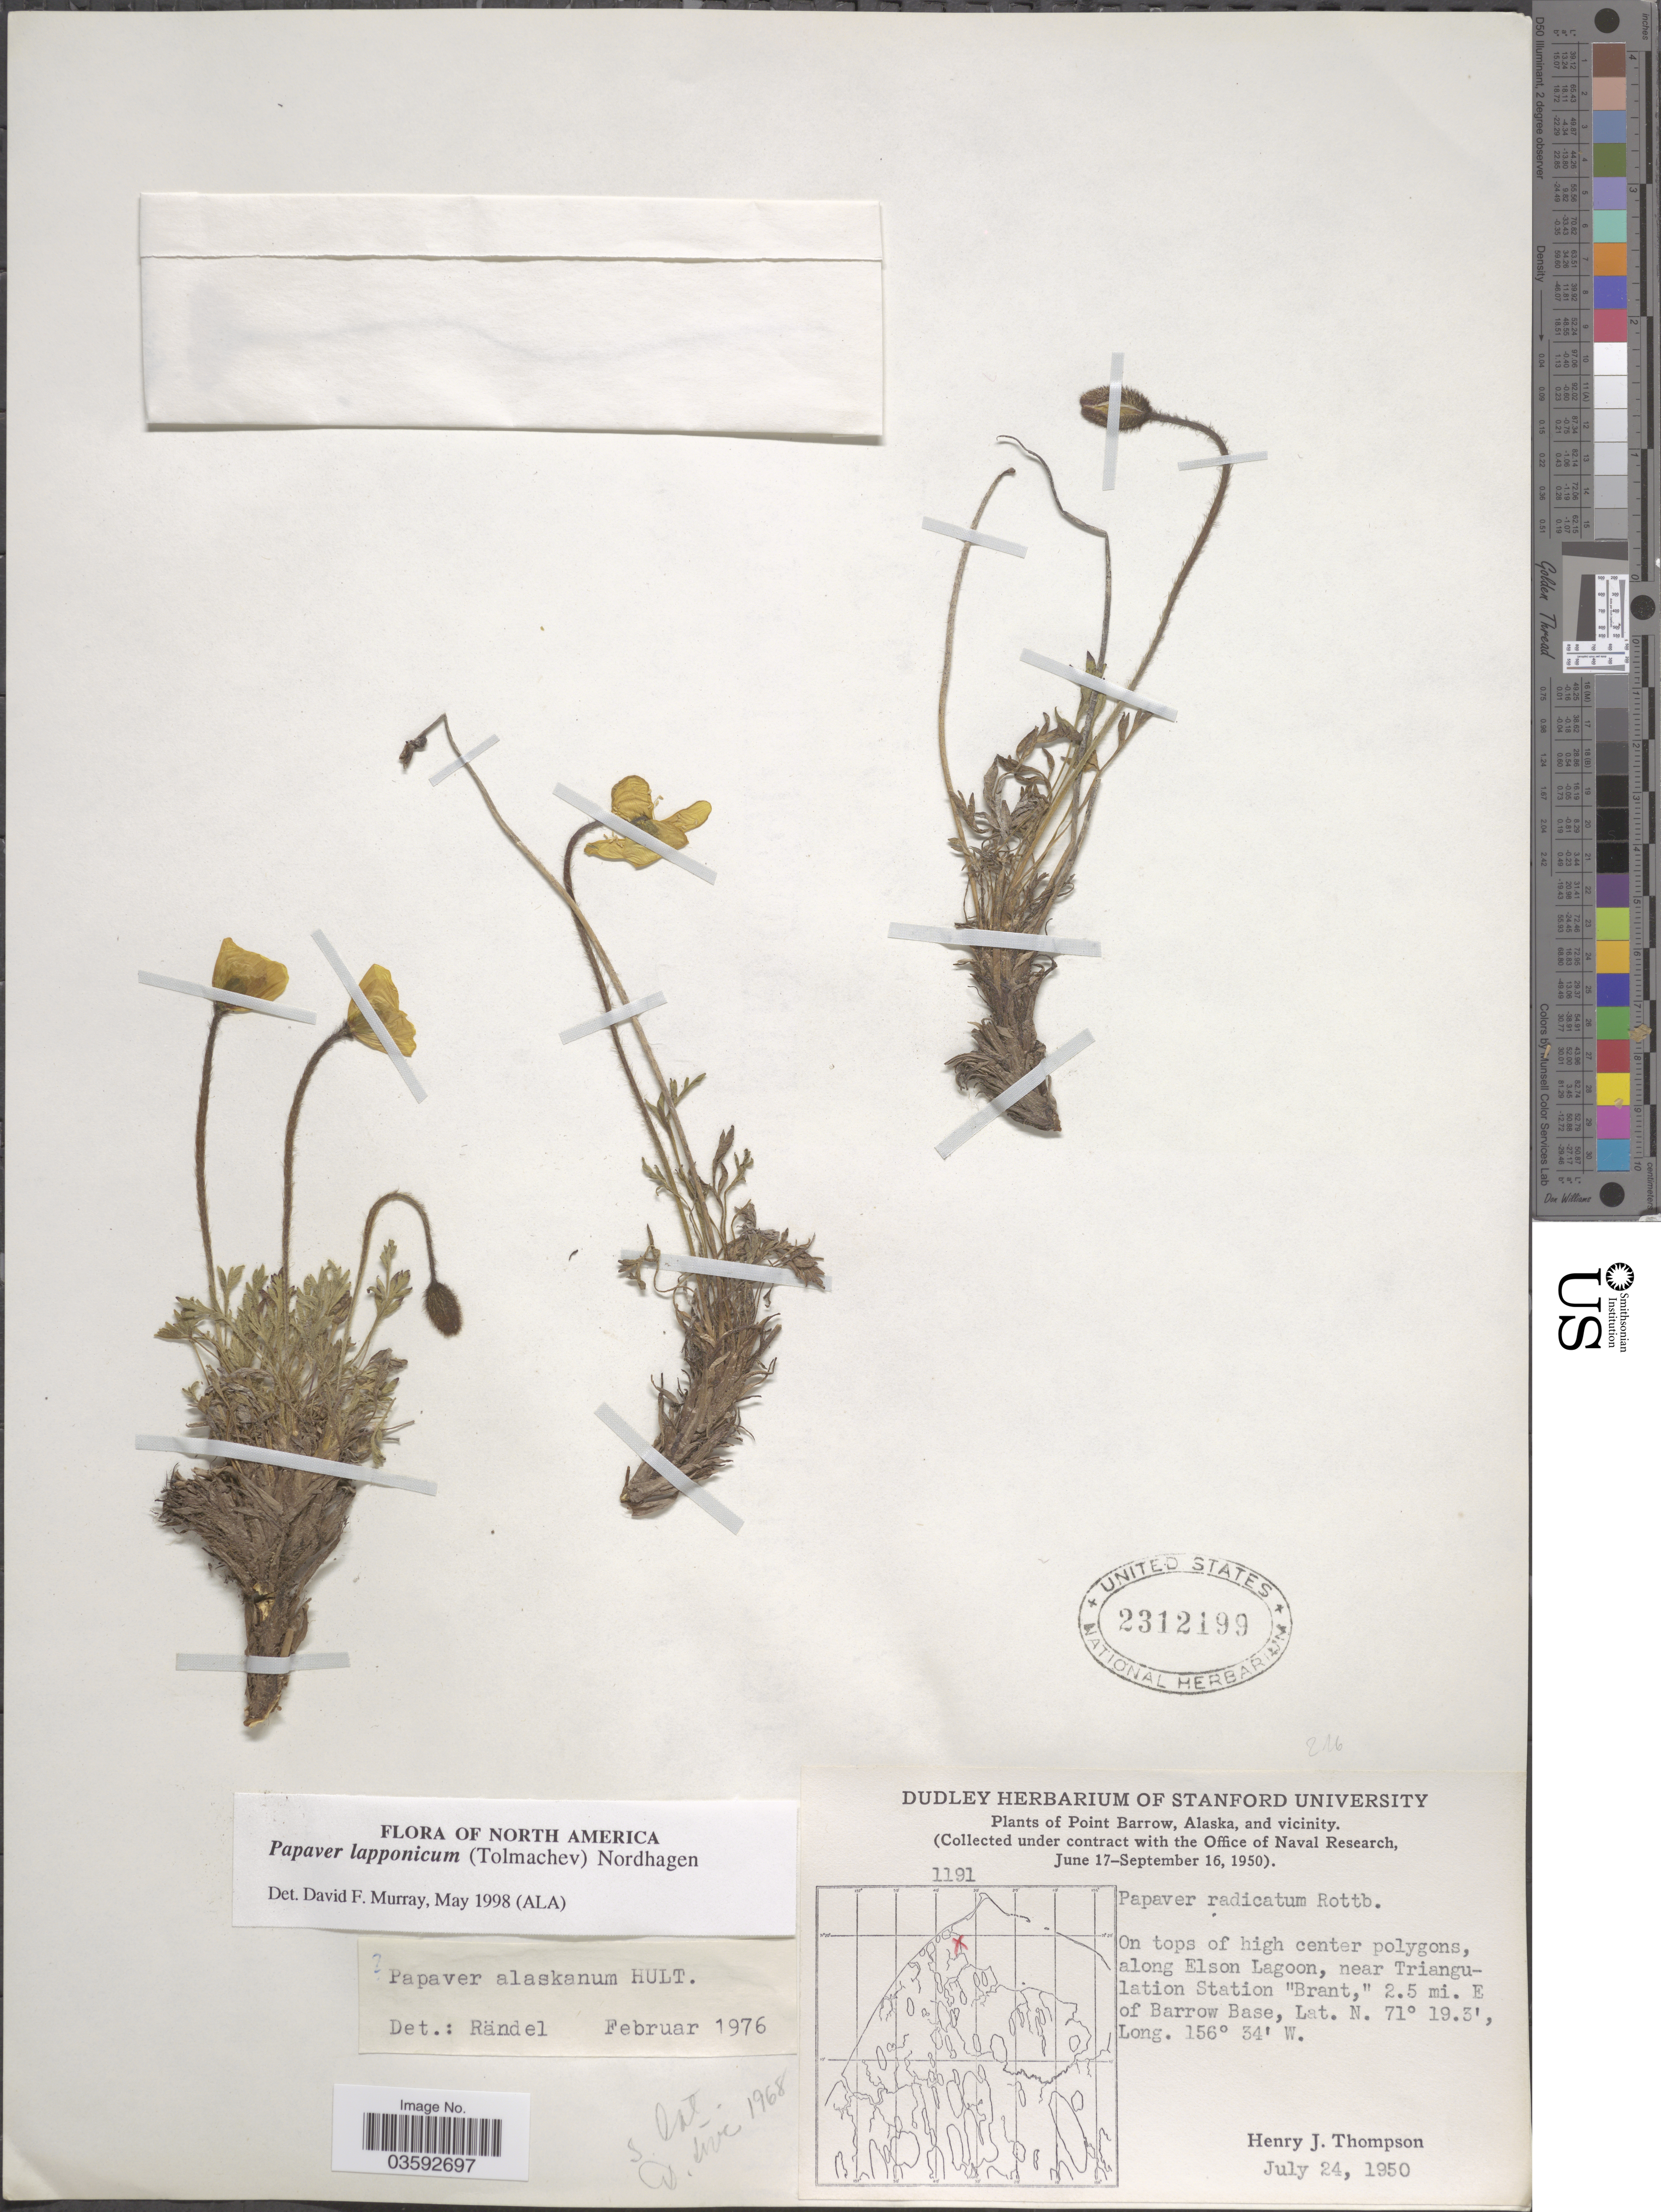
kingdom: Plantae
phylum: Tracheophyta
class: Magnoliopsida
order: Ranunculales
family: Papaveraceae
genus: Papaver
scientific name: Papaver lapponicum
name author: (Tolm.) Nordh.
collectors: H. J. Thompson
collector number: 1191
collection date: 1950-07-24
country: United States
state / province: Alaska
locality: Point Barrow, and vicinity. Along Elson Lagoon, near Triangulation Station "Brant," 2.5 mi. E of Barrow Base.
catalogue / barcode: US 2312199